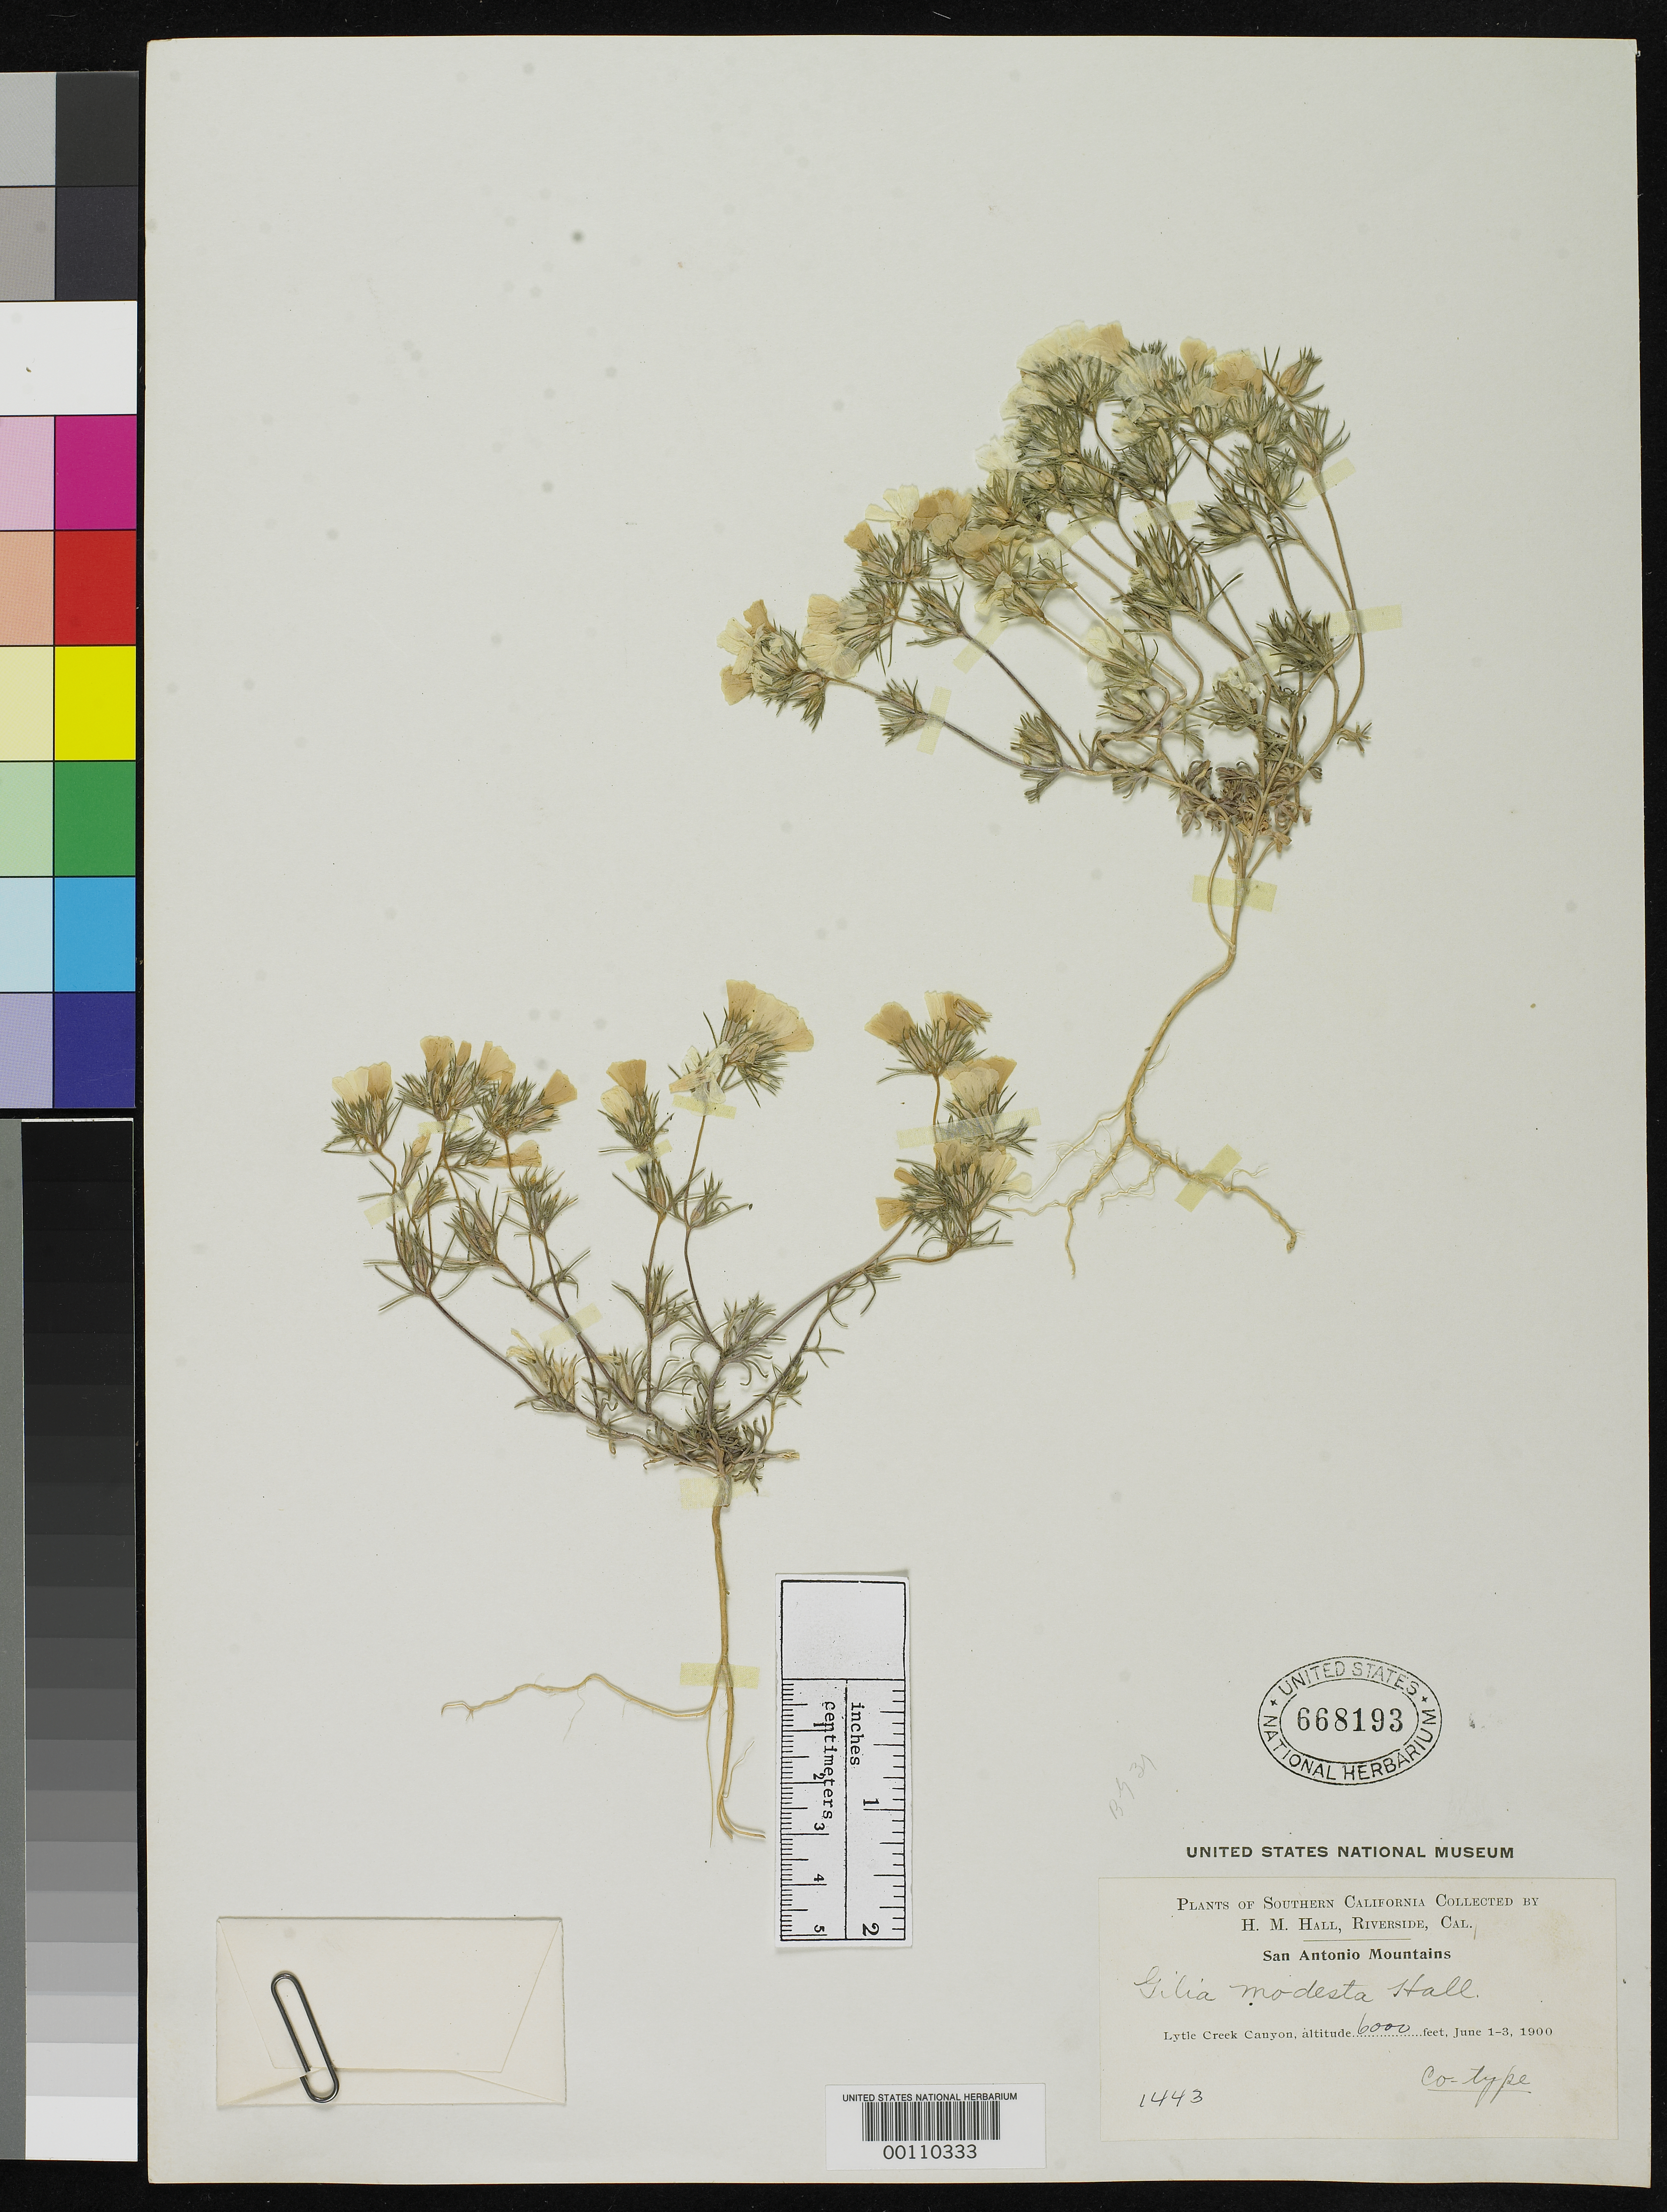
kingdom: Plantae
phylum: Tracheophyta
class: Magnoliopsida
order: Ericales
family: Polemoniaceae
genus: Gilia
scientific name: Gilia modesta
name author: H.M. Hall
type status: Isotype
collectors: H. M. Hall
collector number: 1443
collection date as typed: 01 Jun 1900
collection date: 1900-06-01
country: United States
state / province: California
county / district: Los Angeles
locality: Trail to San Antonio Peak.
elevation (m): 1830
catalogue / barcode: US 668193